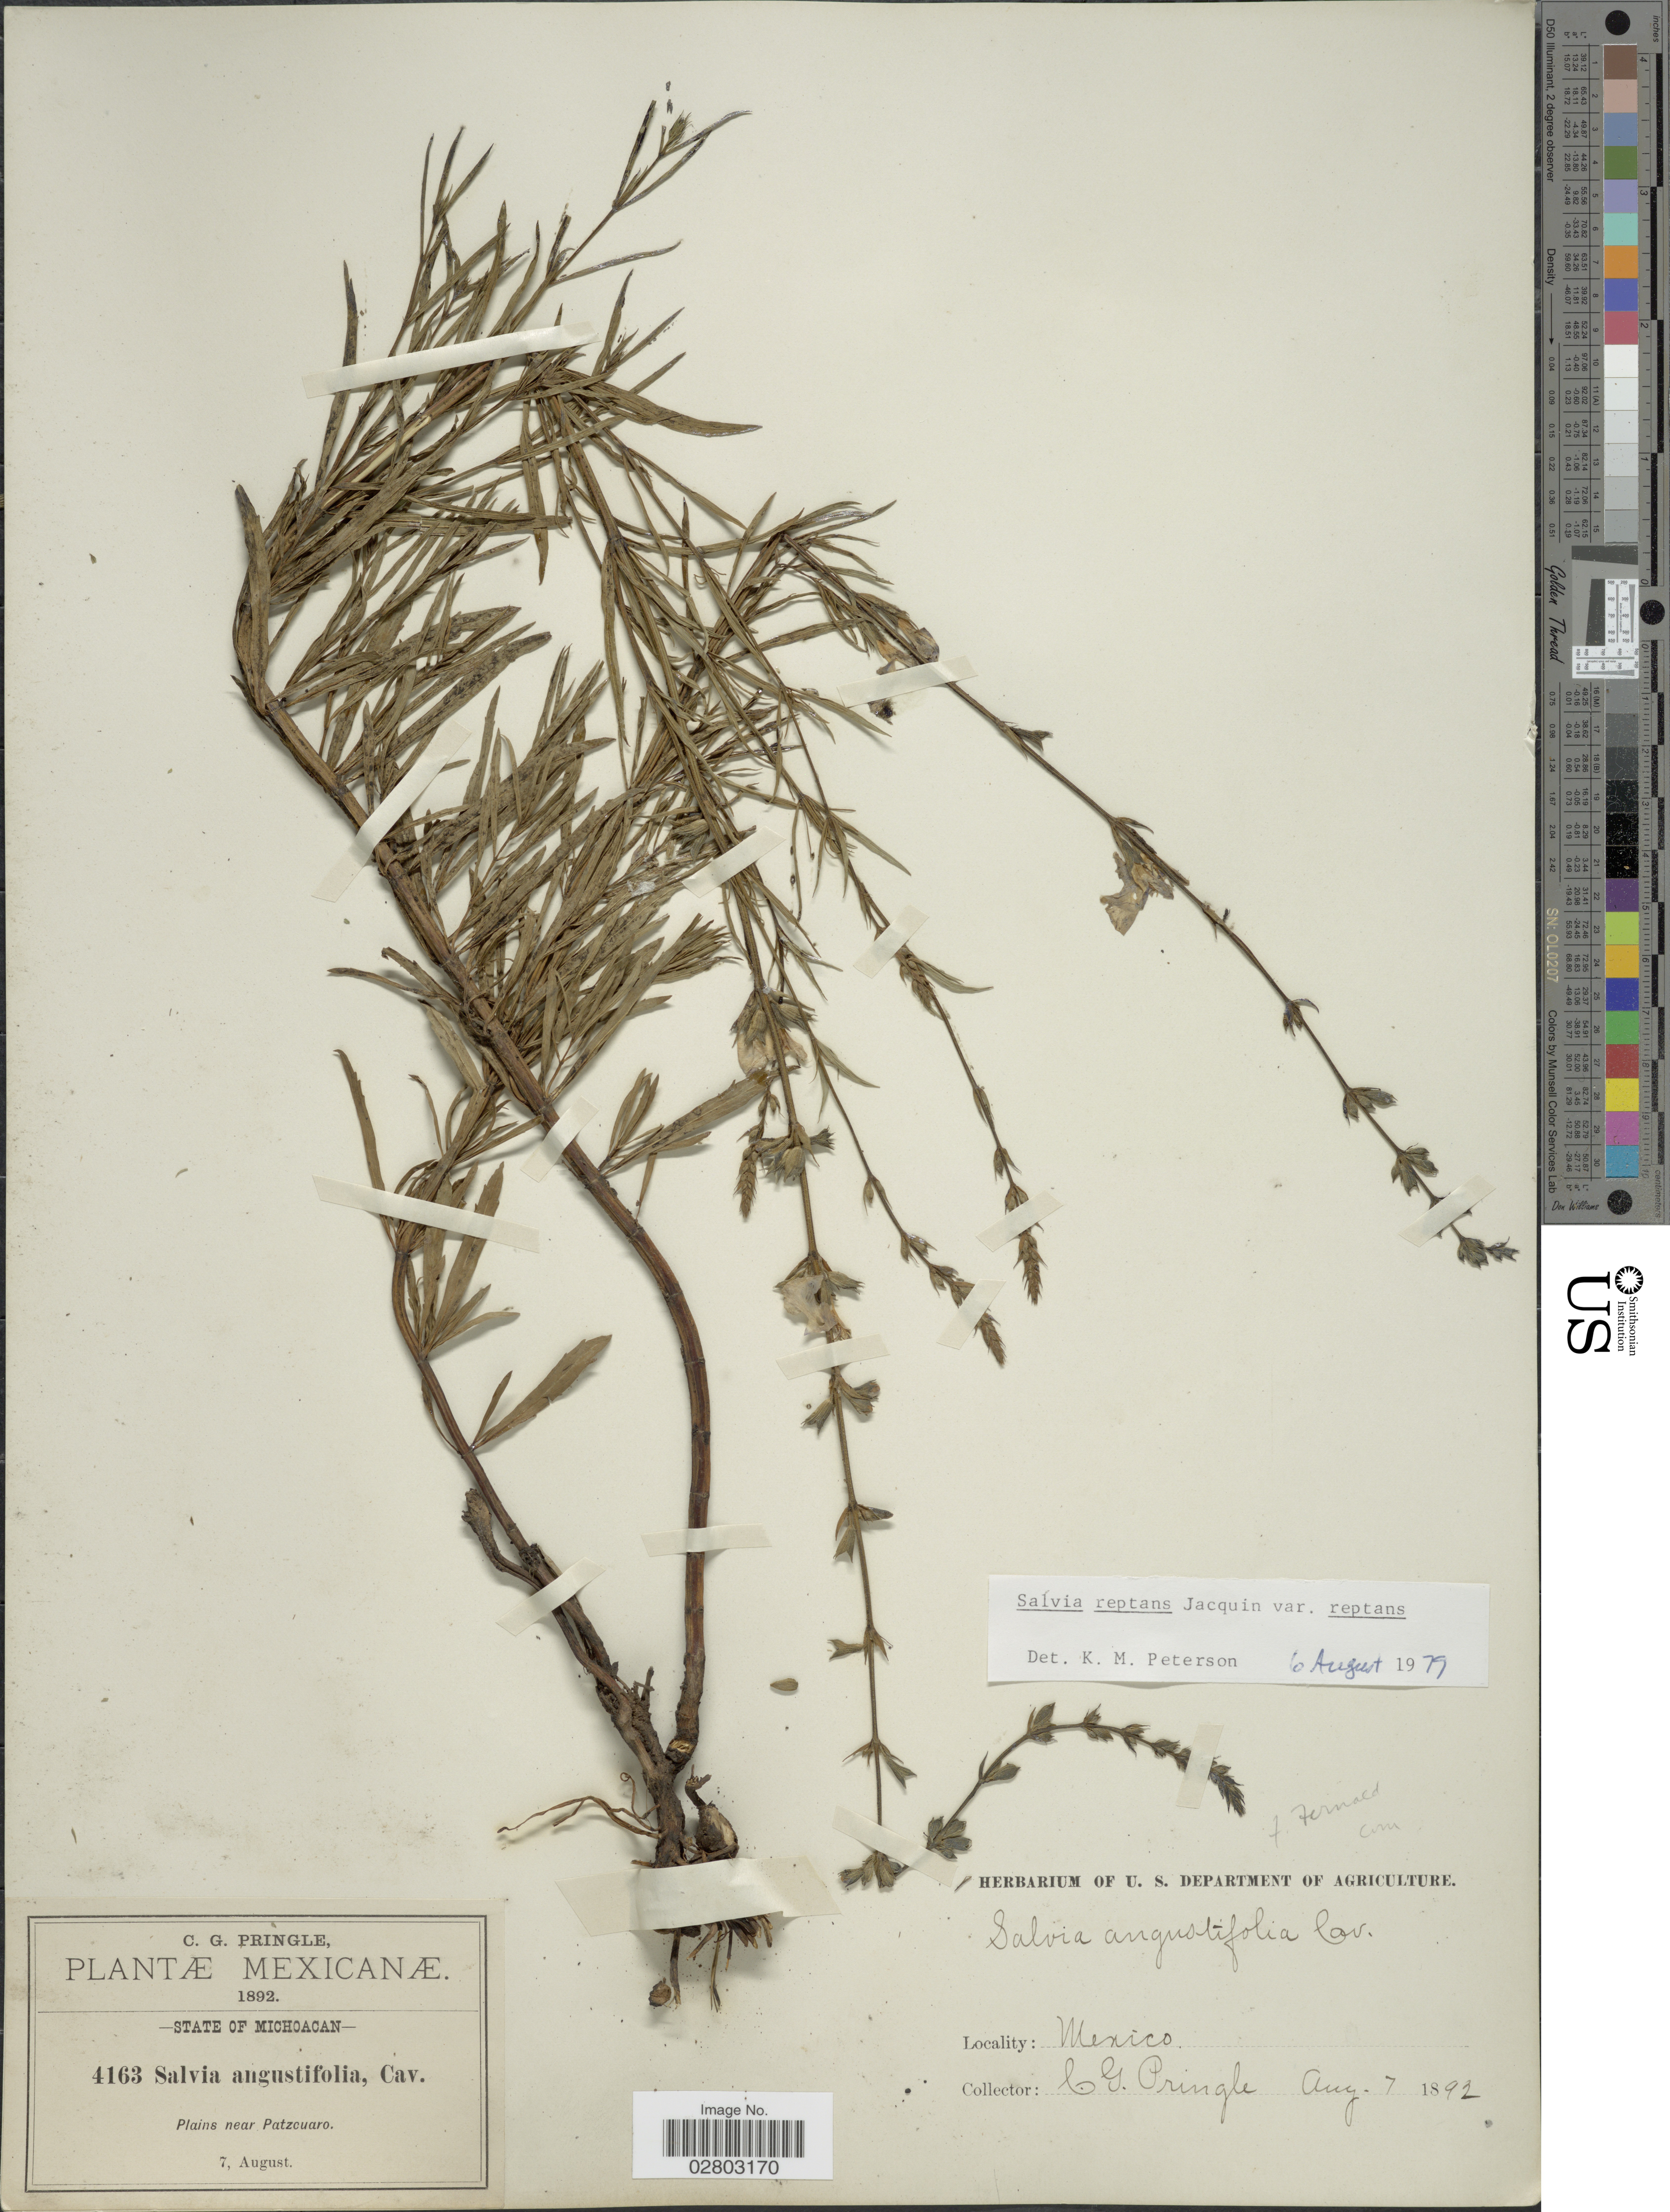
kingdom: Plantae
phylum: Tracheophyta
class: Magnoliopsida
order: Lamiales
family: Lamiaceae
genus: Salvia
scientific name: Salvia reptans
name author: Jacq.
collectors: C. G. Pringle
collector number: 4163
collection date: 1892-08-07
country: Mexico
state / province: Michoacán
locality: Plains near Patzcuaro.